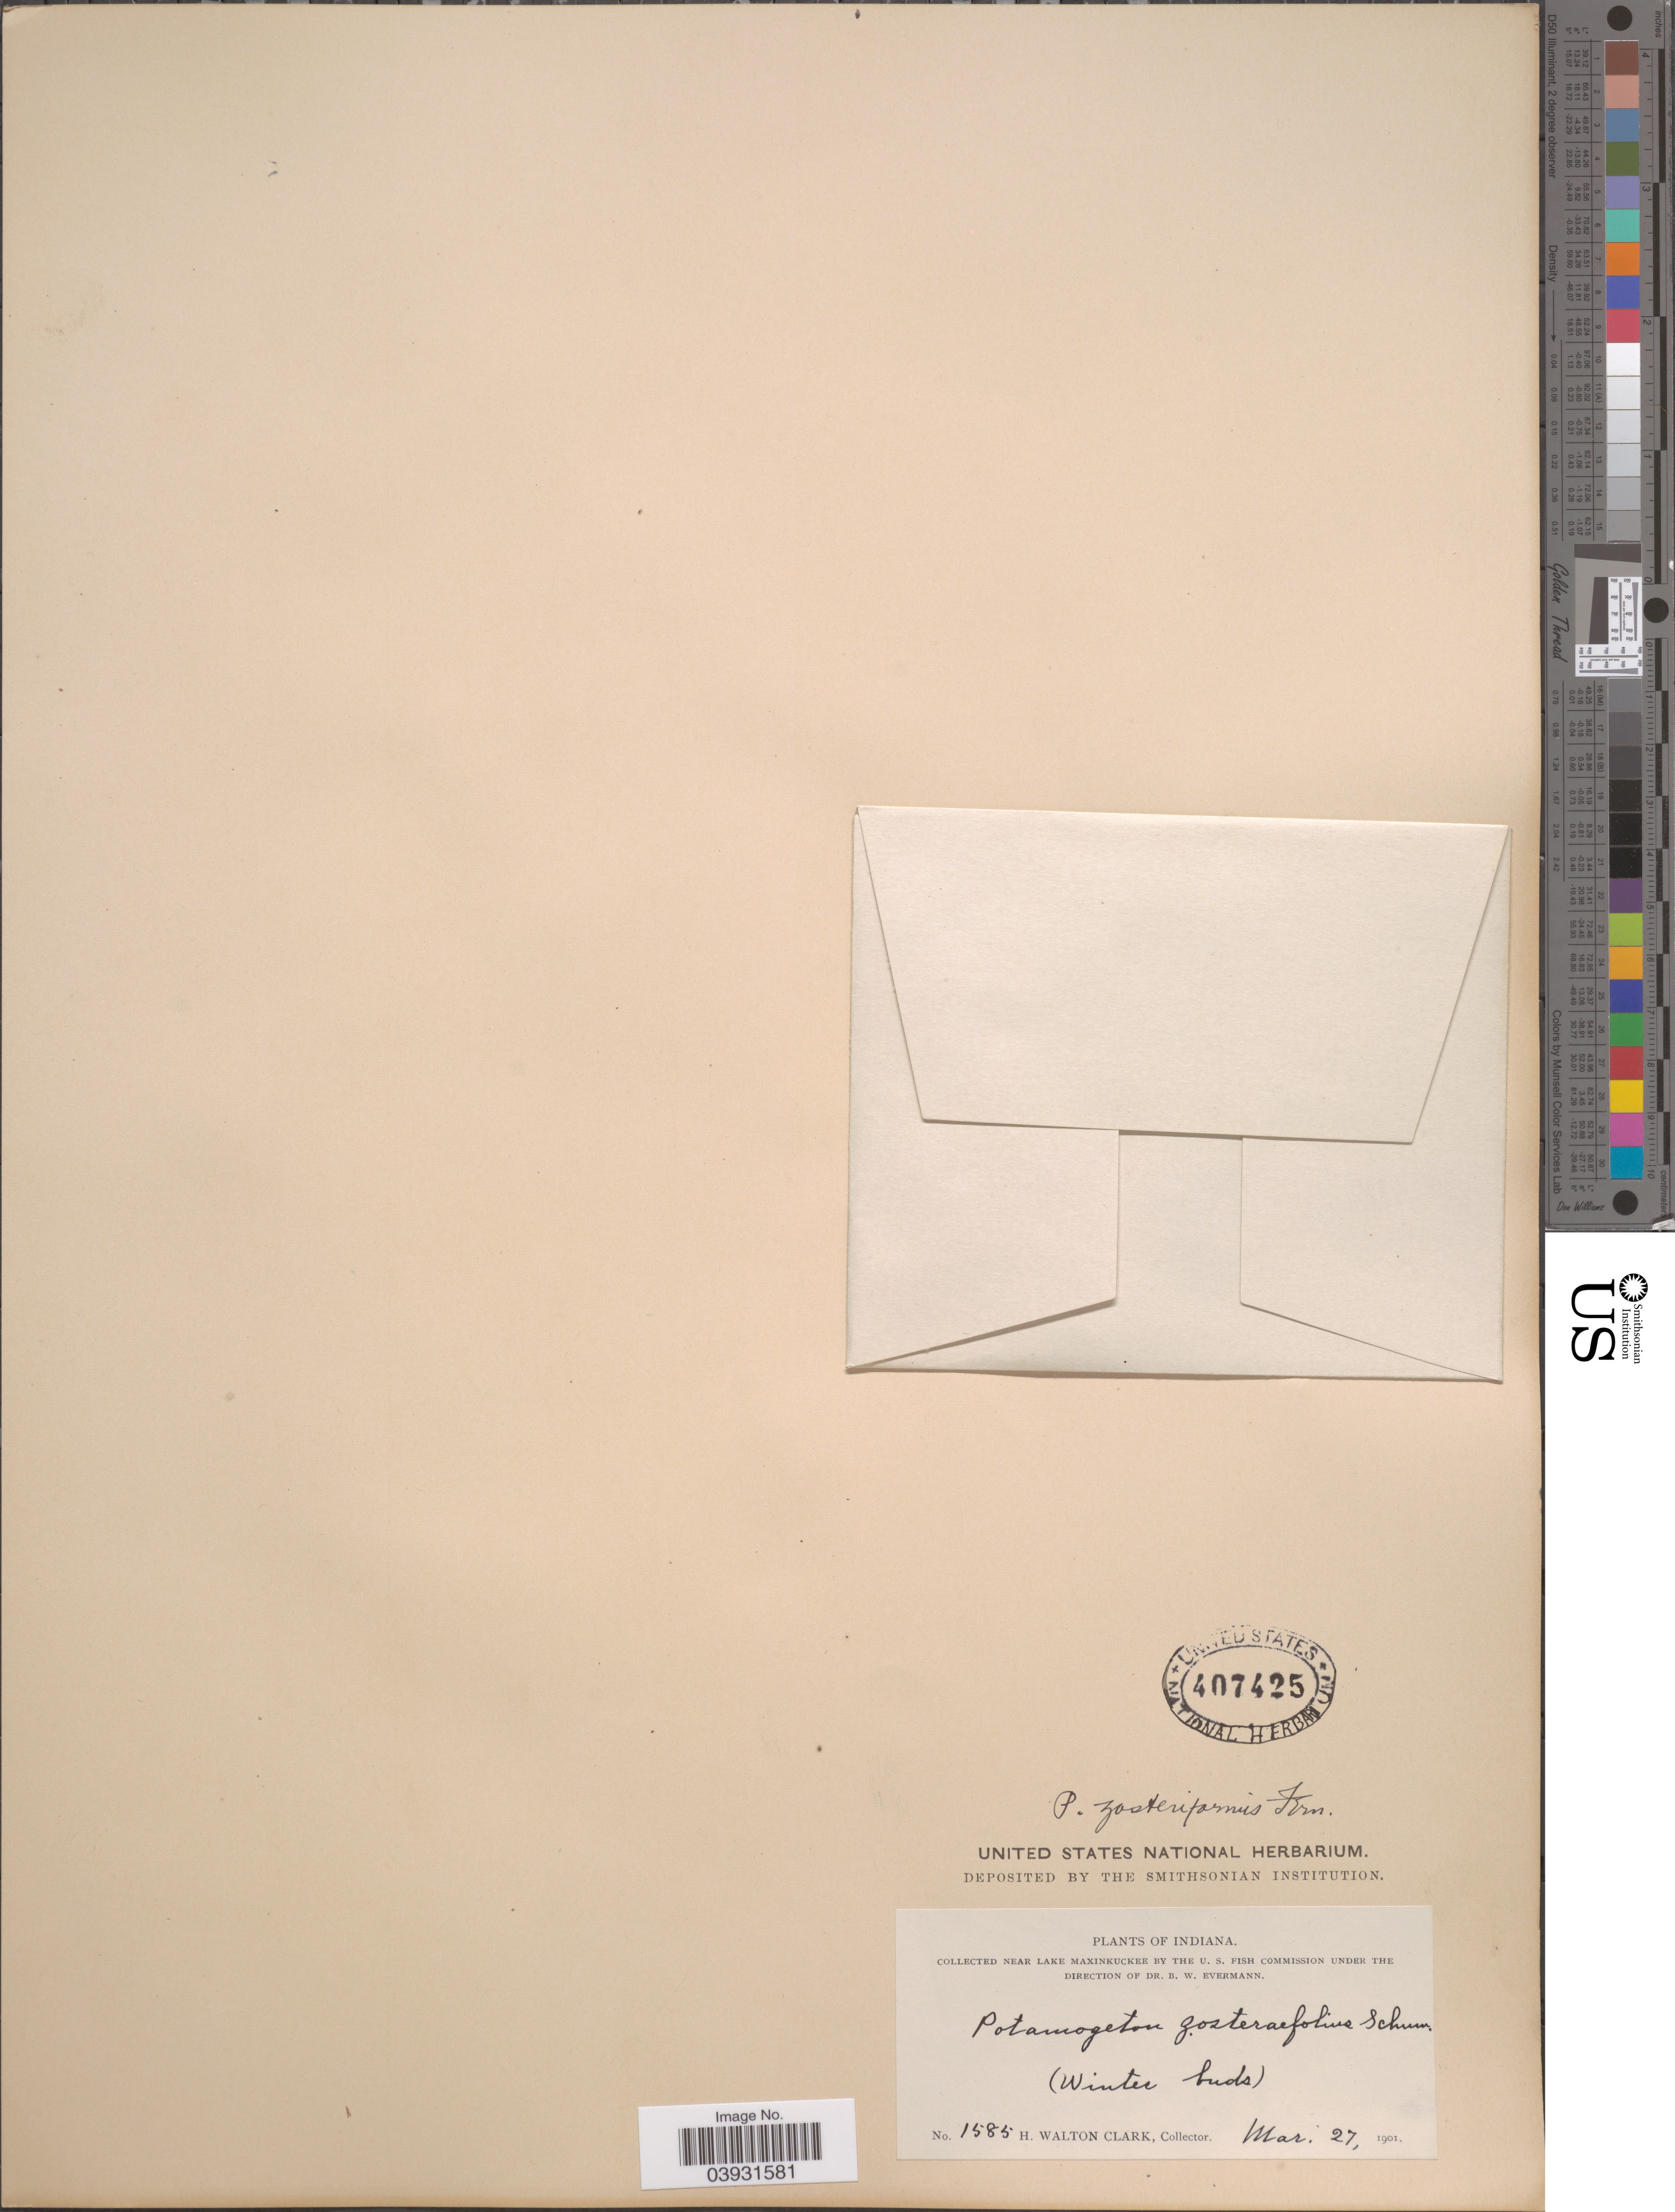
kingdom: Plantae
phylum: Tracheophyta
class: Liliopsida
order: Alismatales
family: Potamogetonaceae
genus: Potamogeton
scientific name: Potamogeton zosterifolius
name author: Schumach.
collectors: H. W. Clark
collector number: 1585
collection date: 1901-03-27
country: United States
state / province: Indiana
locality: Near Lake Maxinkuckee. (Winter buds).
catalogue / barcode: US 407425